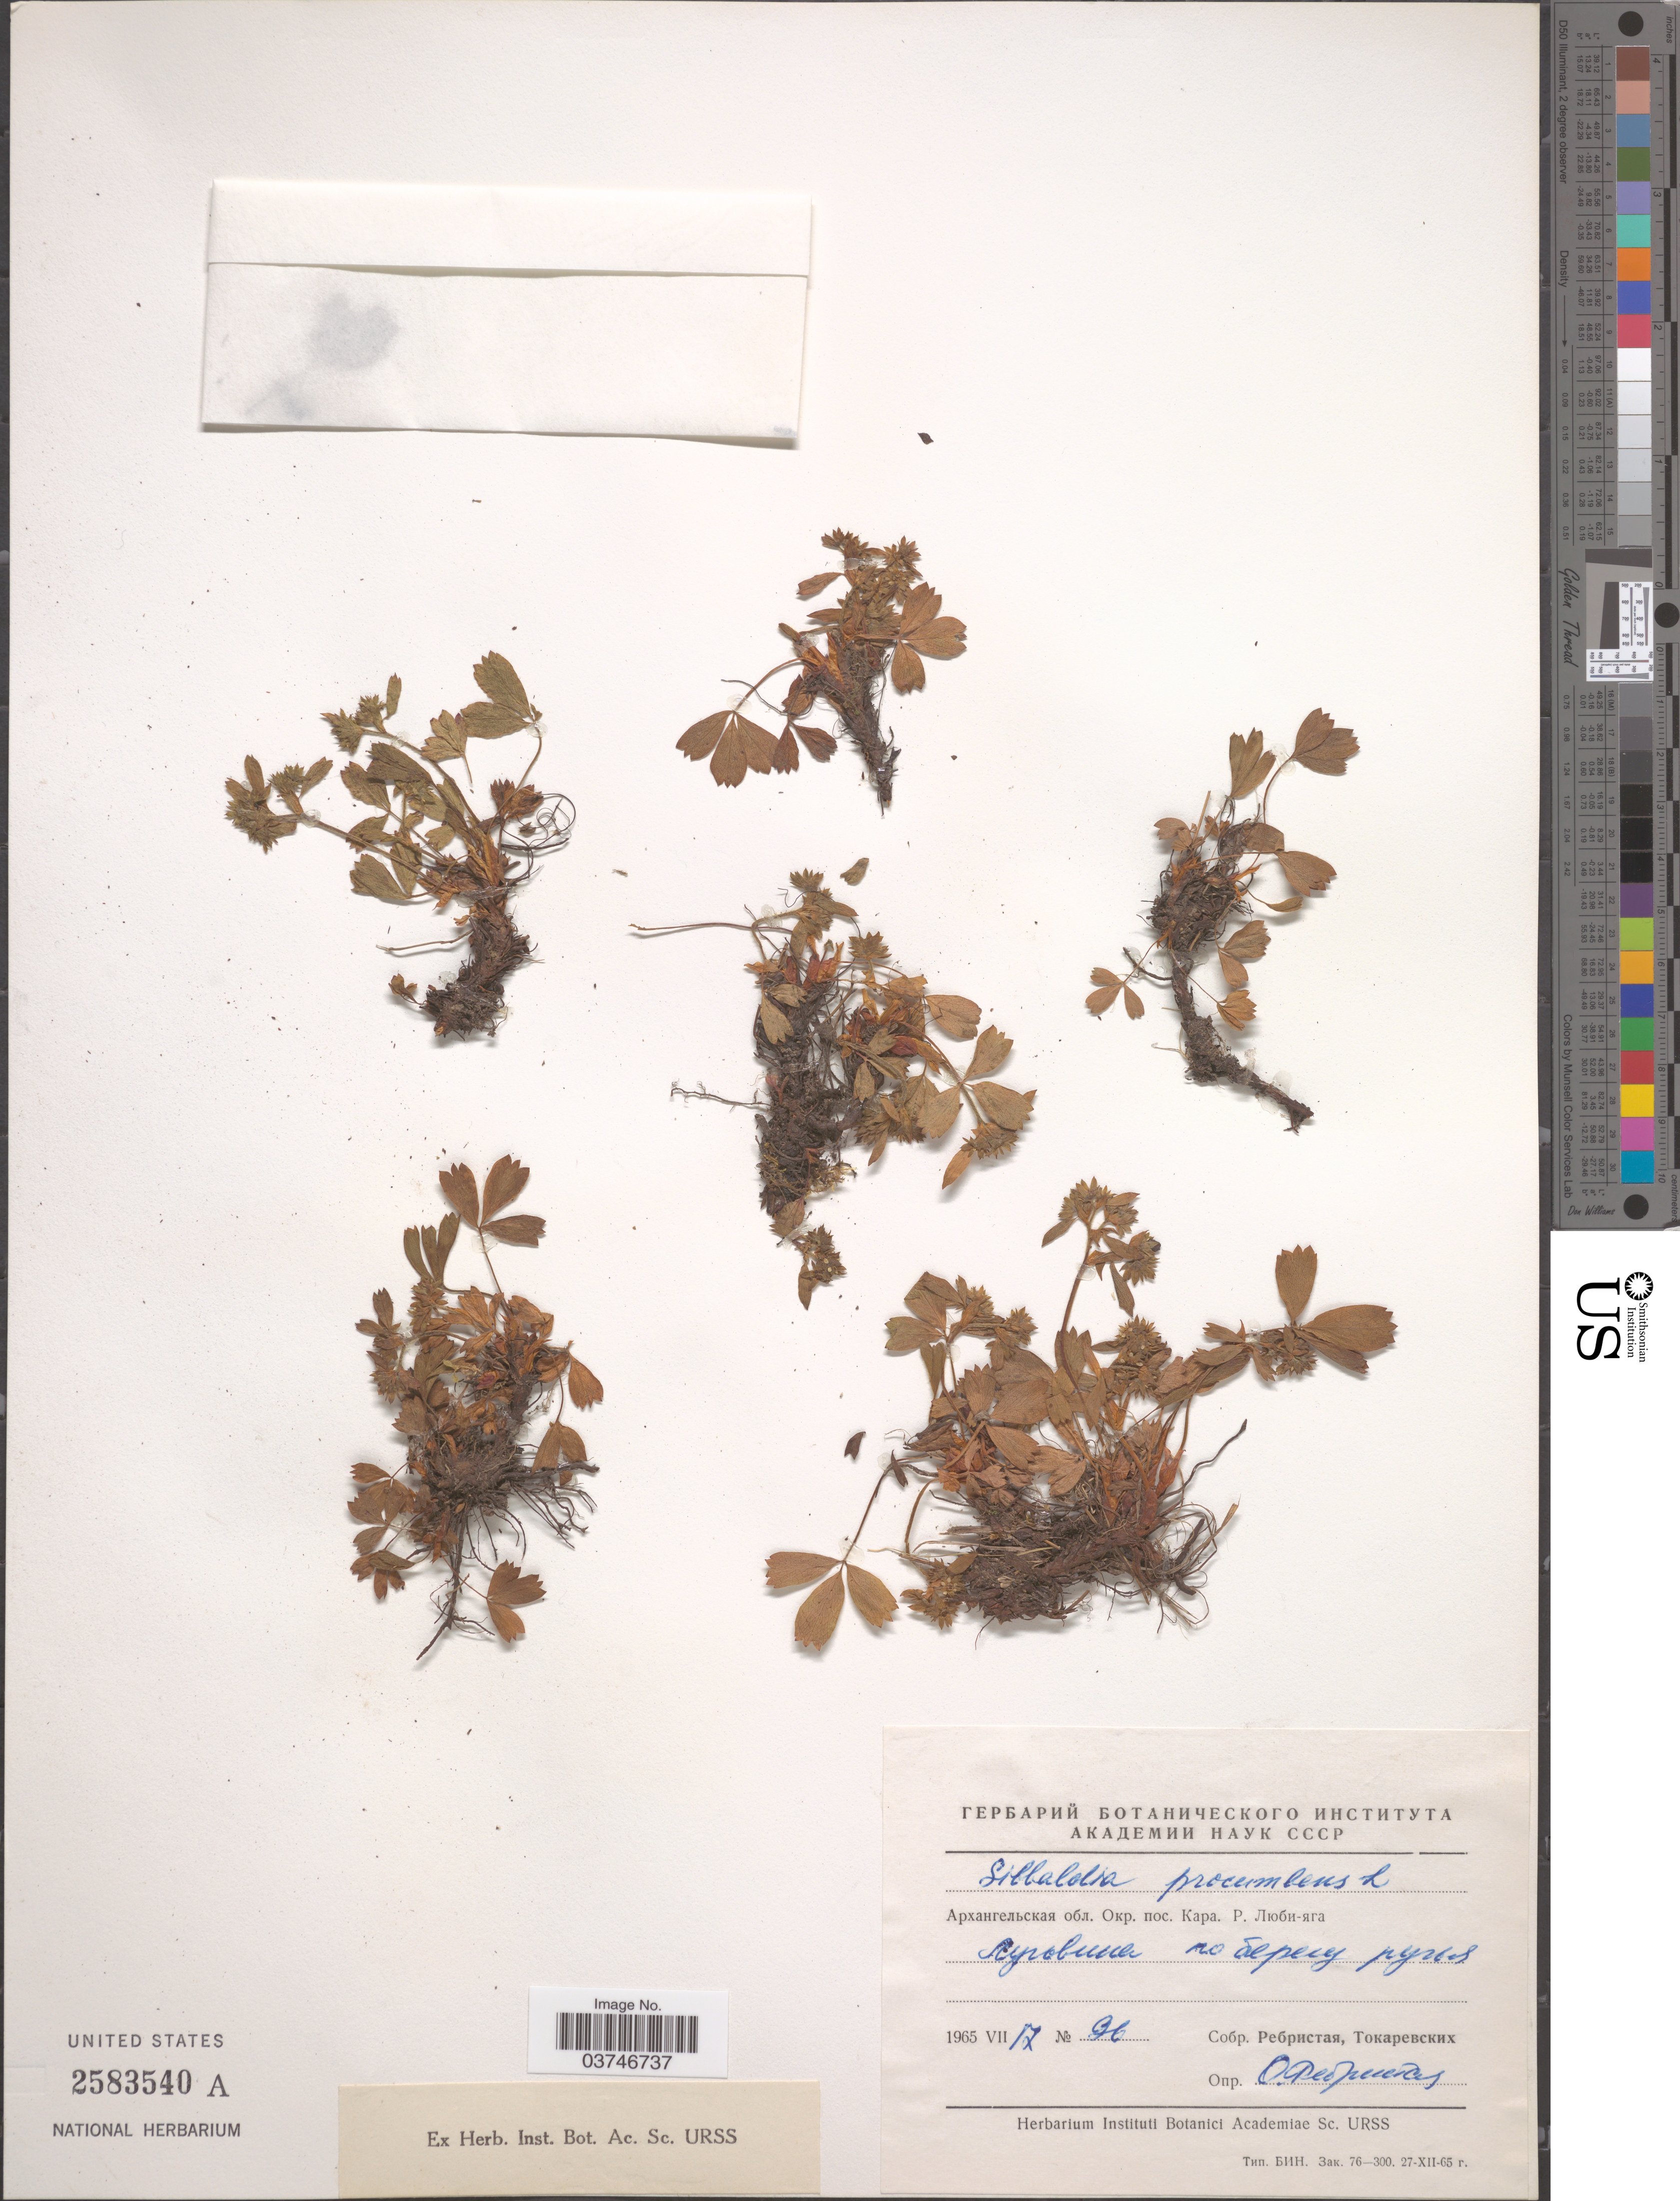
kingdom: Plantae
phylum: Tracheophyta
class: Magnoliopsida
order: Rosales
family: Rosaceae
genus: Sibbaldia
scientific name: Sibbaldia procumbens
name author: L.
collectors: X & Tokarevskikh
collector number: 96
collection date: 1965-07-17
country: Russian Federation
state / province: Arkhangelsk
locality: Vicinity of village Kara, river Lyubi-Yaga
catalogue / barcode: US 2583540A